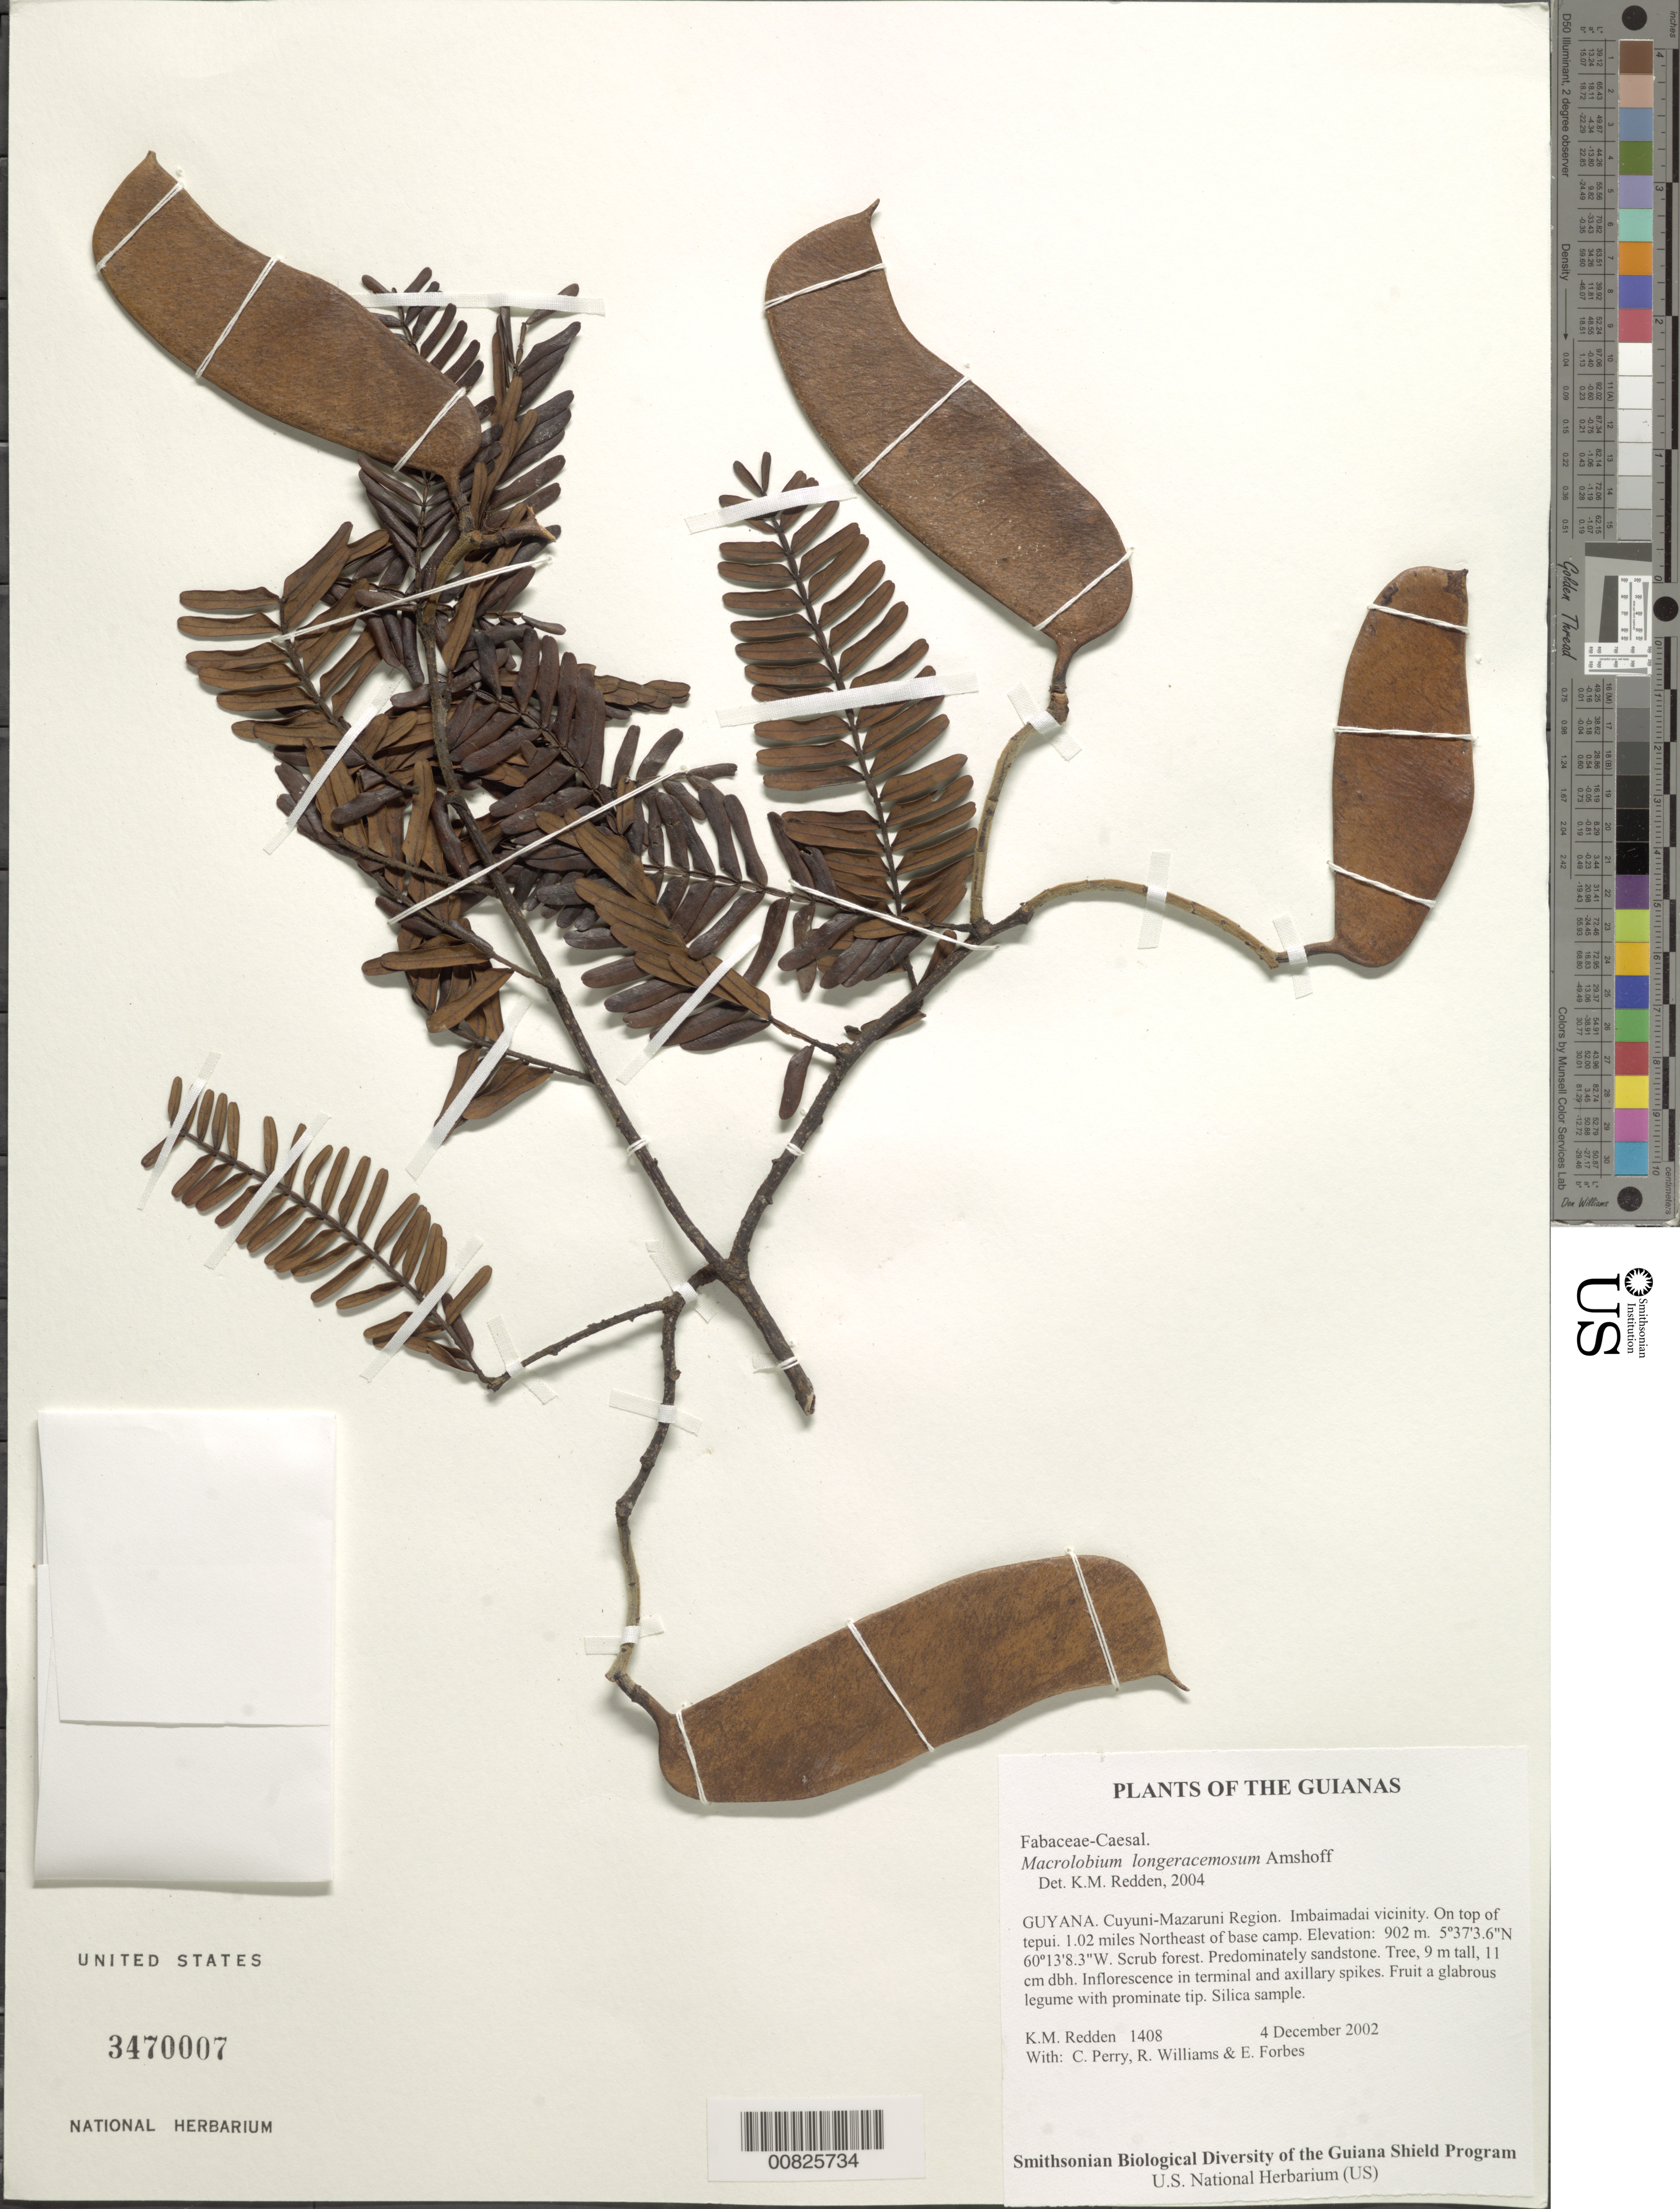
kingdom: Plantae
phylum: Tracheophyta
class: Magnoliopsida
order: Fabales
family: Fabaceae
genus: Macrolobium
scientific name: Macrolobium longeracemosum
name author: Amshoff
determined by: Redden, K. M.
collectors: K. M. Redden, C. Perry, R. Williams & E. Forbes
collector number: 1408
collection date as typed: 4 December 2002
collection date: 2002-12-04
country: Guyana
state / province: Cuyuni-Mazaruni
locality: Imbaimadai vicinity. On top of tepui. 1.02 miles Northeast of base camp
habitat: Scrub forest. Predominately sandstone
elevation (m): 902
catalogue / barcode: US 3470007